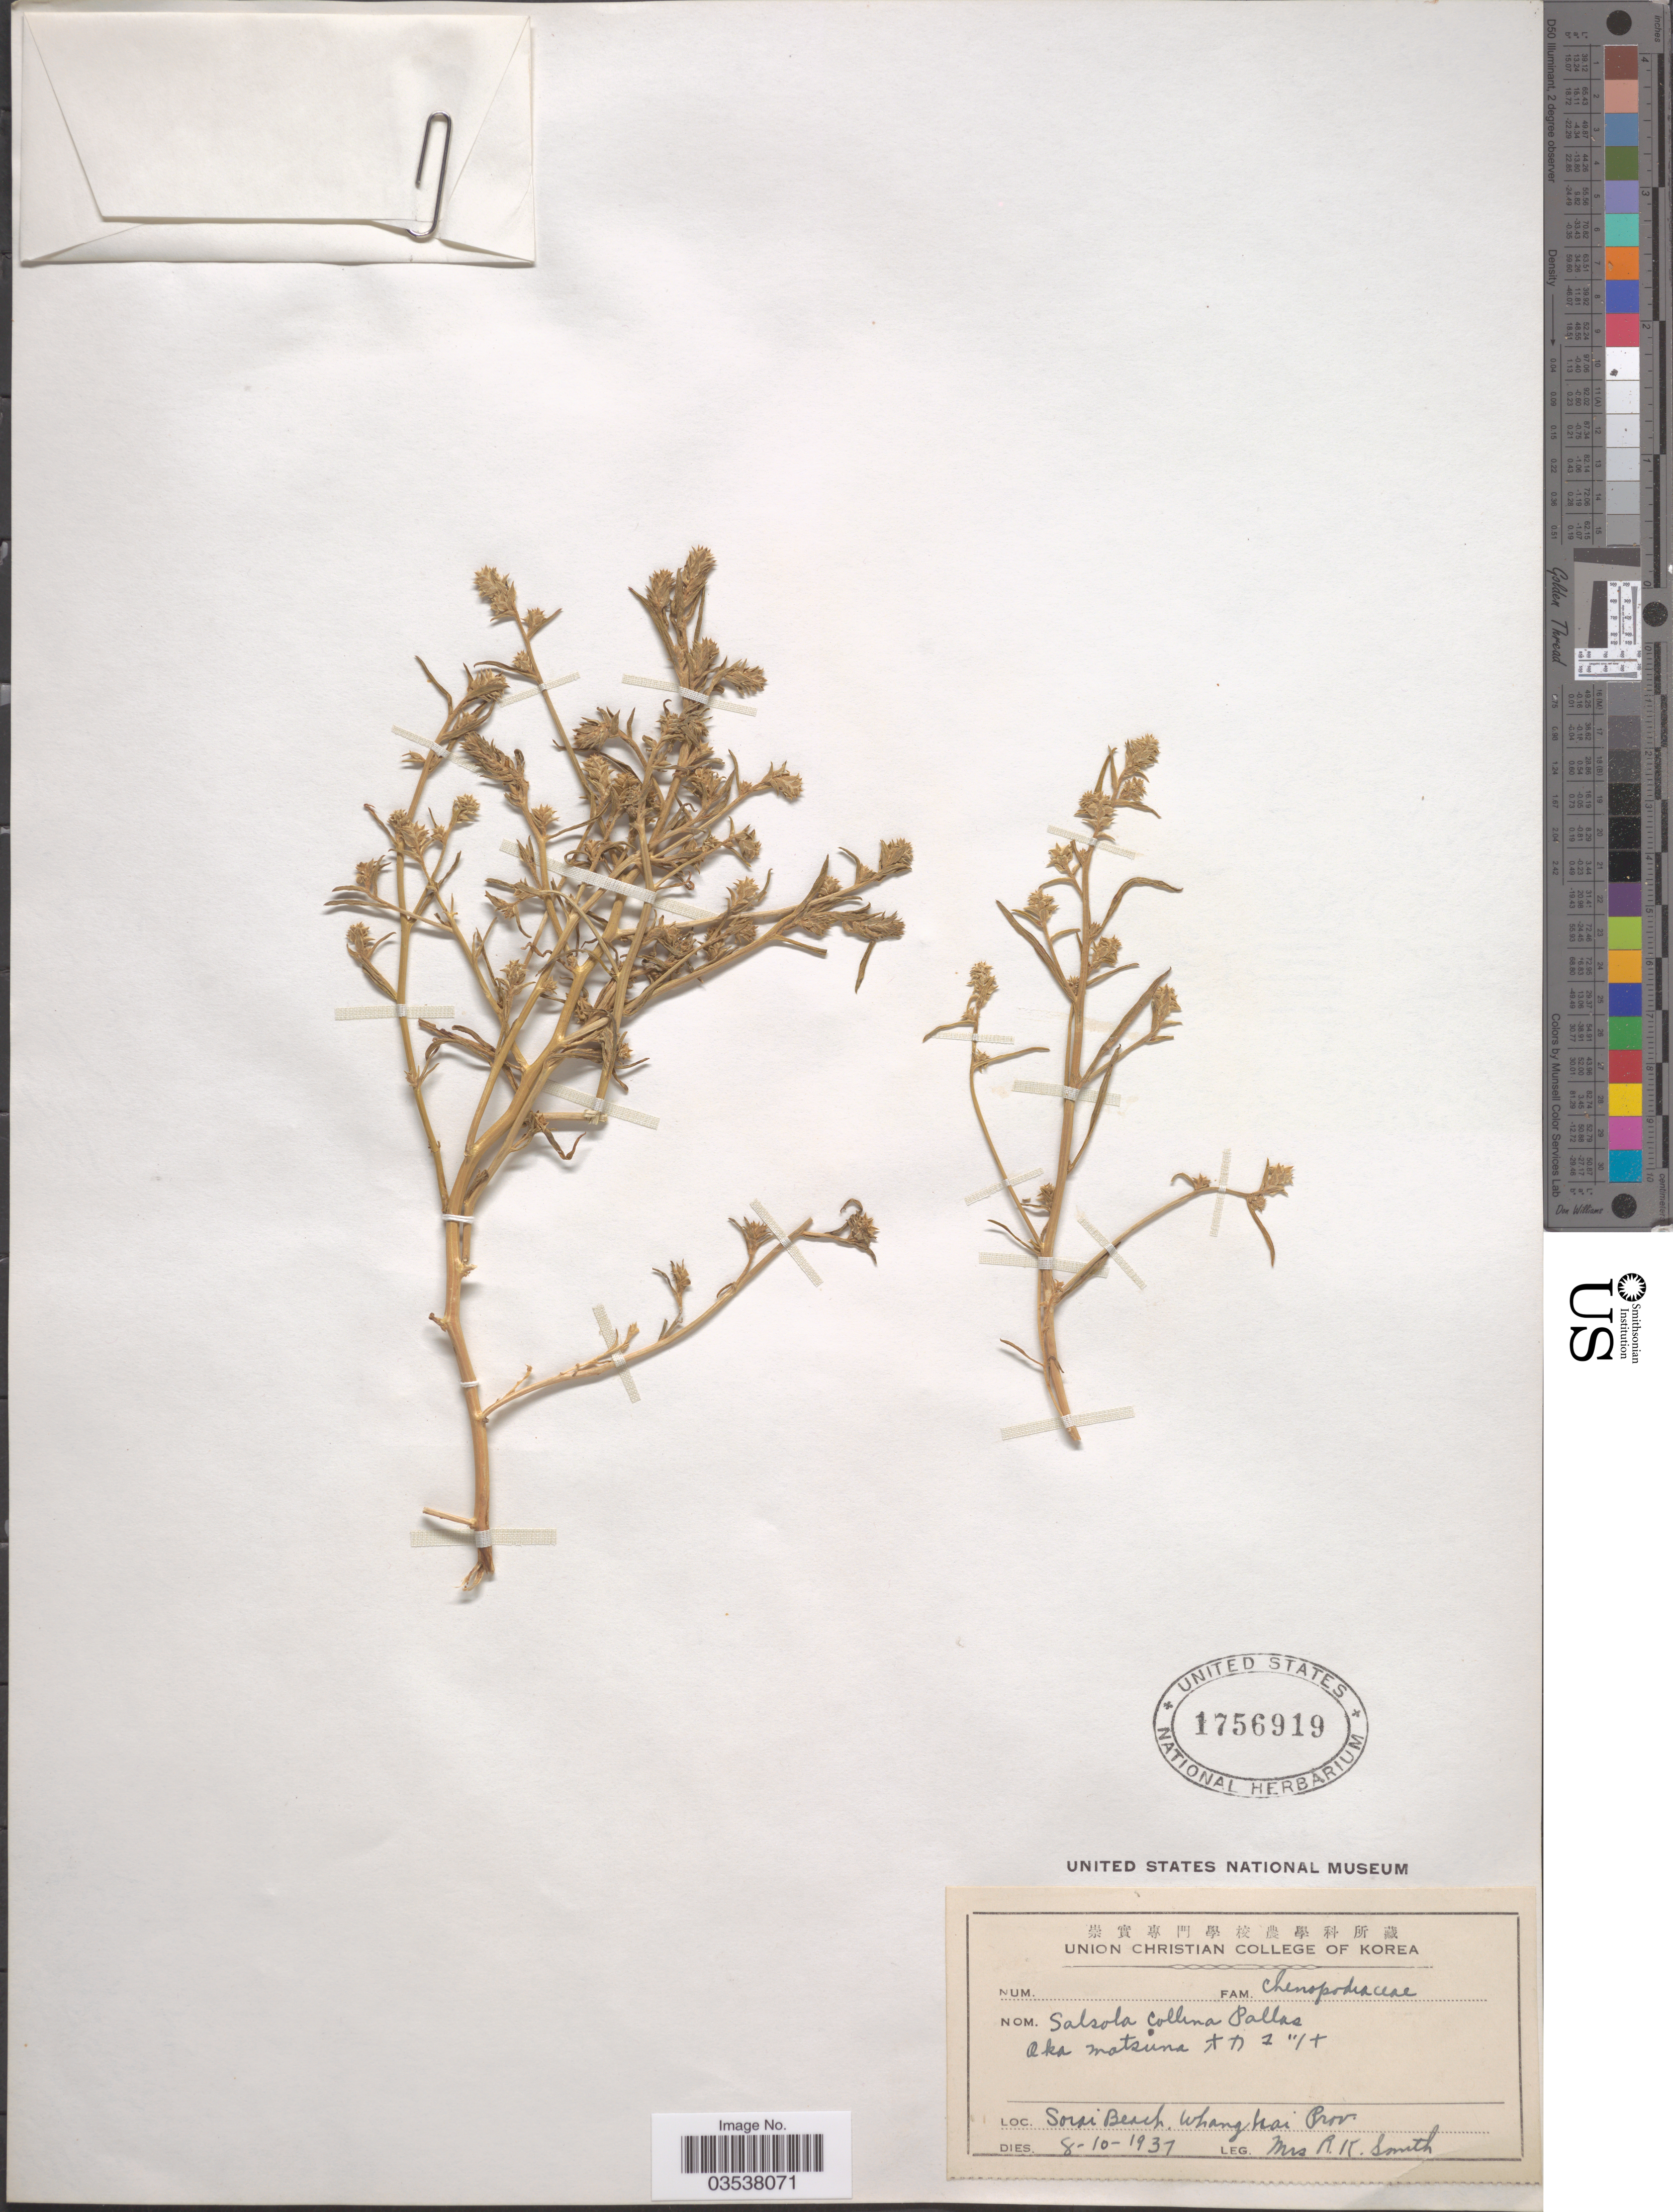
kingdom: Plantae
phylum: Tracheophyta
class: Magnoliopsida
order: Caryophyllales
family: Amaranthaceae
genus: Salsola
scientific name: Salsola collina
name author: Pall.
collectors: Mrs. R. K. Smith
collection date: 1937-10-08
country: North Korea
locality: Sorai Beach, Whanghai Prov.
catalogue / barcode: US 1756919